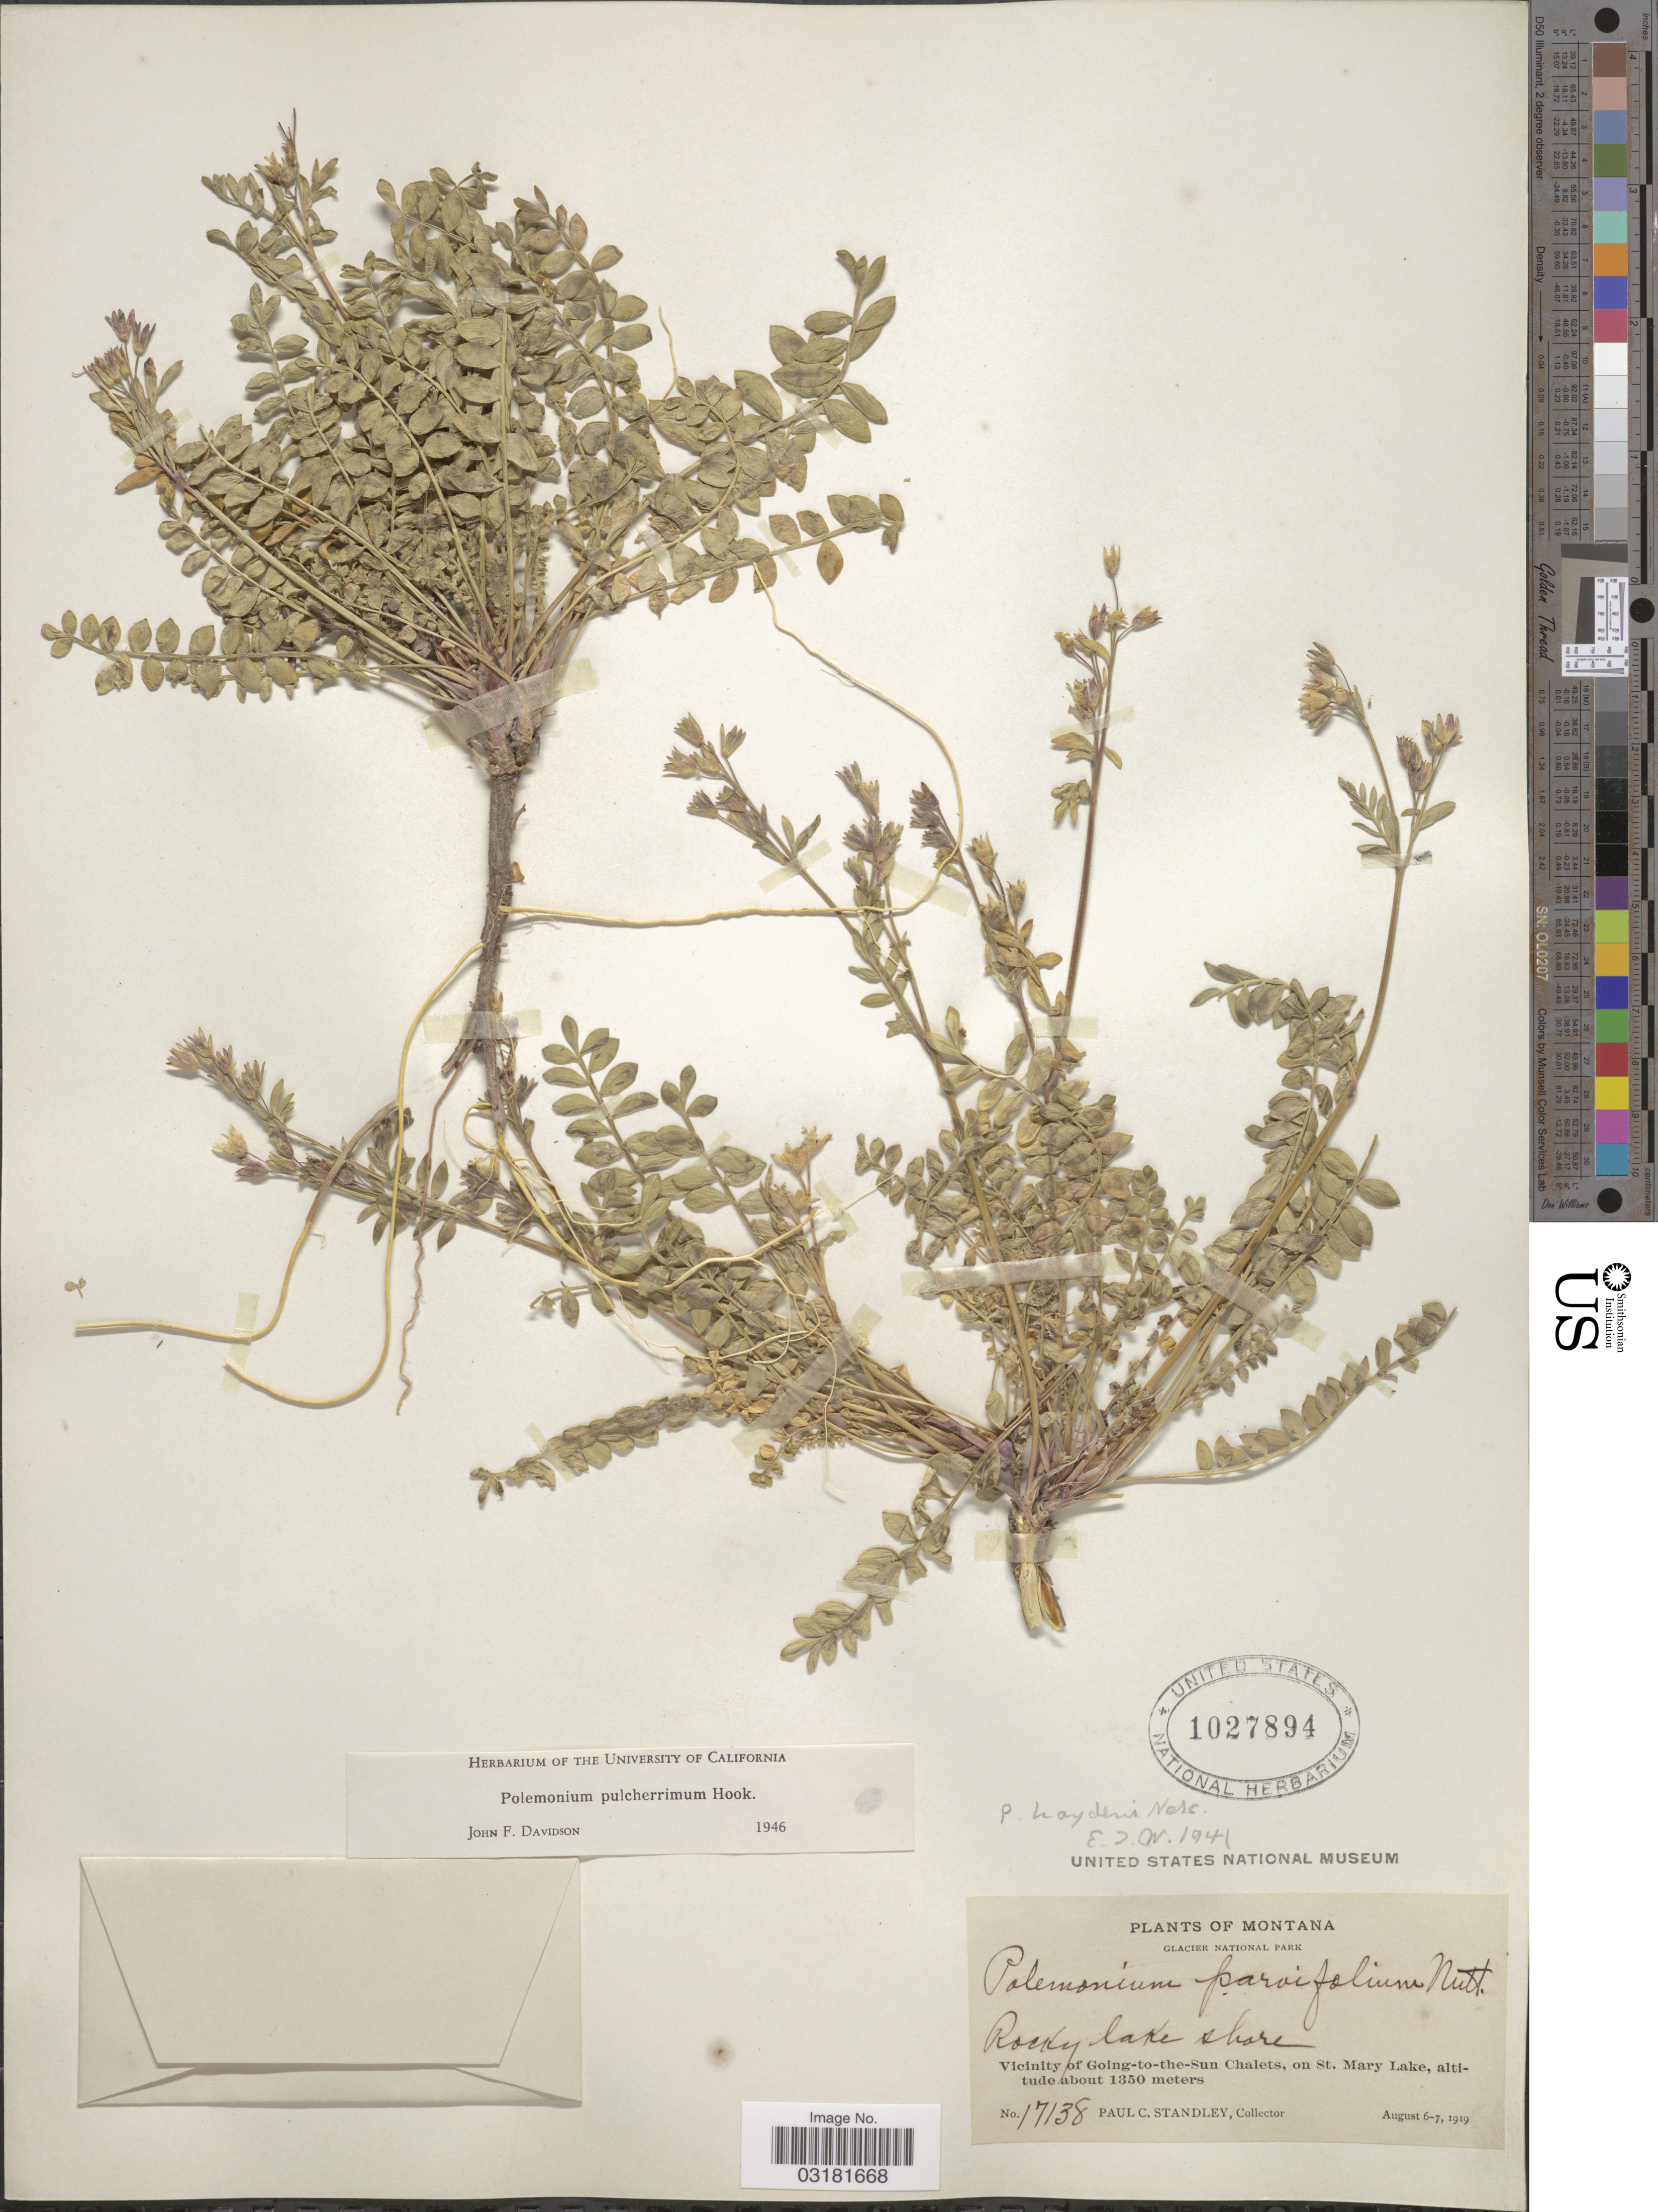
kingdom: Plantae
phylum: Tracheophyta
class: Magnoliopsida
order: Ericales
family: Polemoniaceae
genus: Polemonium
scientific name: Polemonium pulcherrimum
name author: Hook.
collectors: P. C. Standley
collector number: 17138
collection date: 1919-08-06/1919-08-07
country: United States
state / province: Montana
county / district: Glacier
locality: Glacier National Park, Rocky lake shore, Vicinity of Going-to-the-Sun Chalets, on St. Mary Lake.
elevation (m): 1350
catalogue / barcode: US 1027894